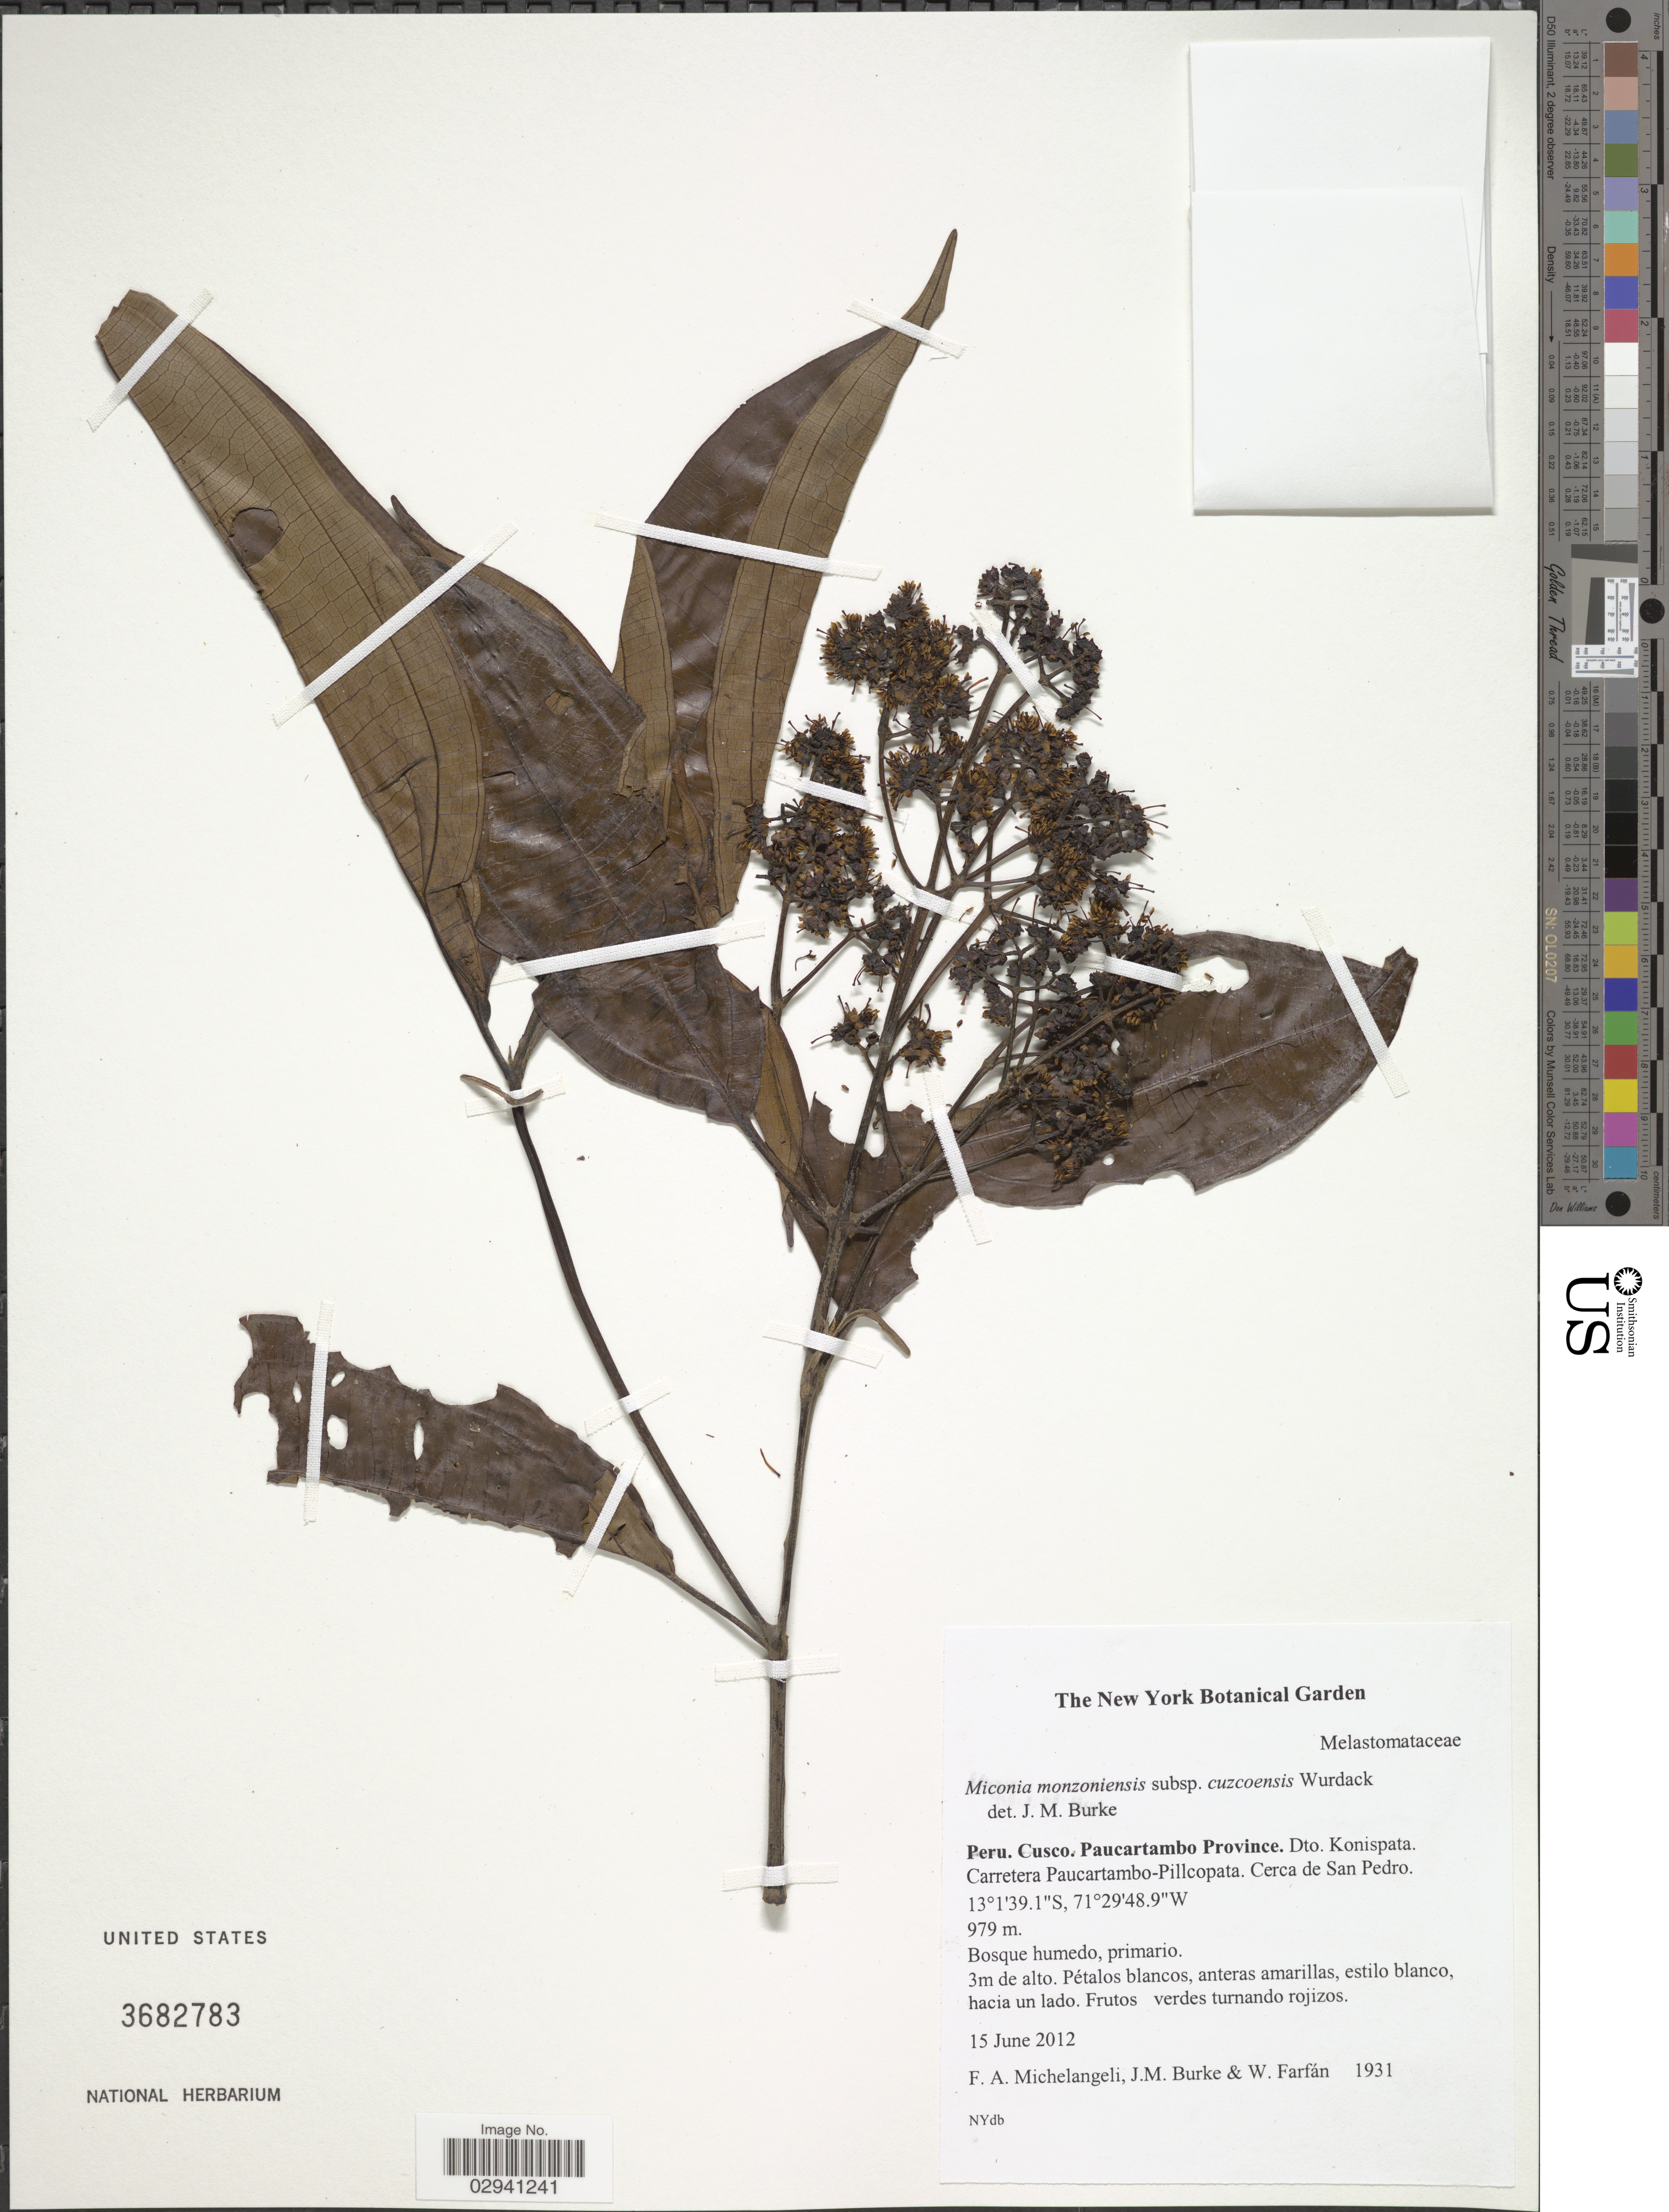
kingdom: Plantae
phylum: Tracheophyta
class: Magnoliopsida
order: Myrtales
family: Melastomataceae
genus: Miconia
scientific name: Miconia monzoniensis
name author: Cogn.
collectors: F. A. Michelangeli, Jac. M. Burke & W. Farfán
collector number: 1931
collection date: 2012-06-15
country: Peru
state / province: Cusco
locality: Cusco. Paucartambo Province. Dto. Konispata. Carretera Paucartambo-Pillcopata. Cerca de San Pedro.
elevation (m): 979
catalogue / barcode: US 3682783